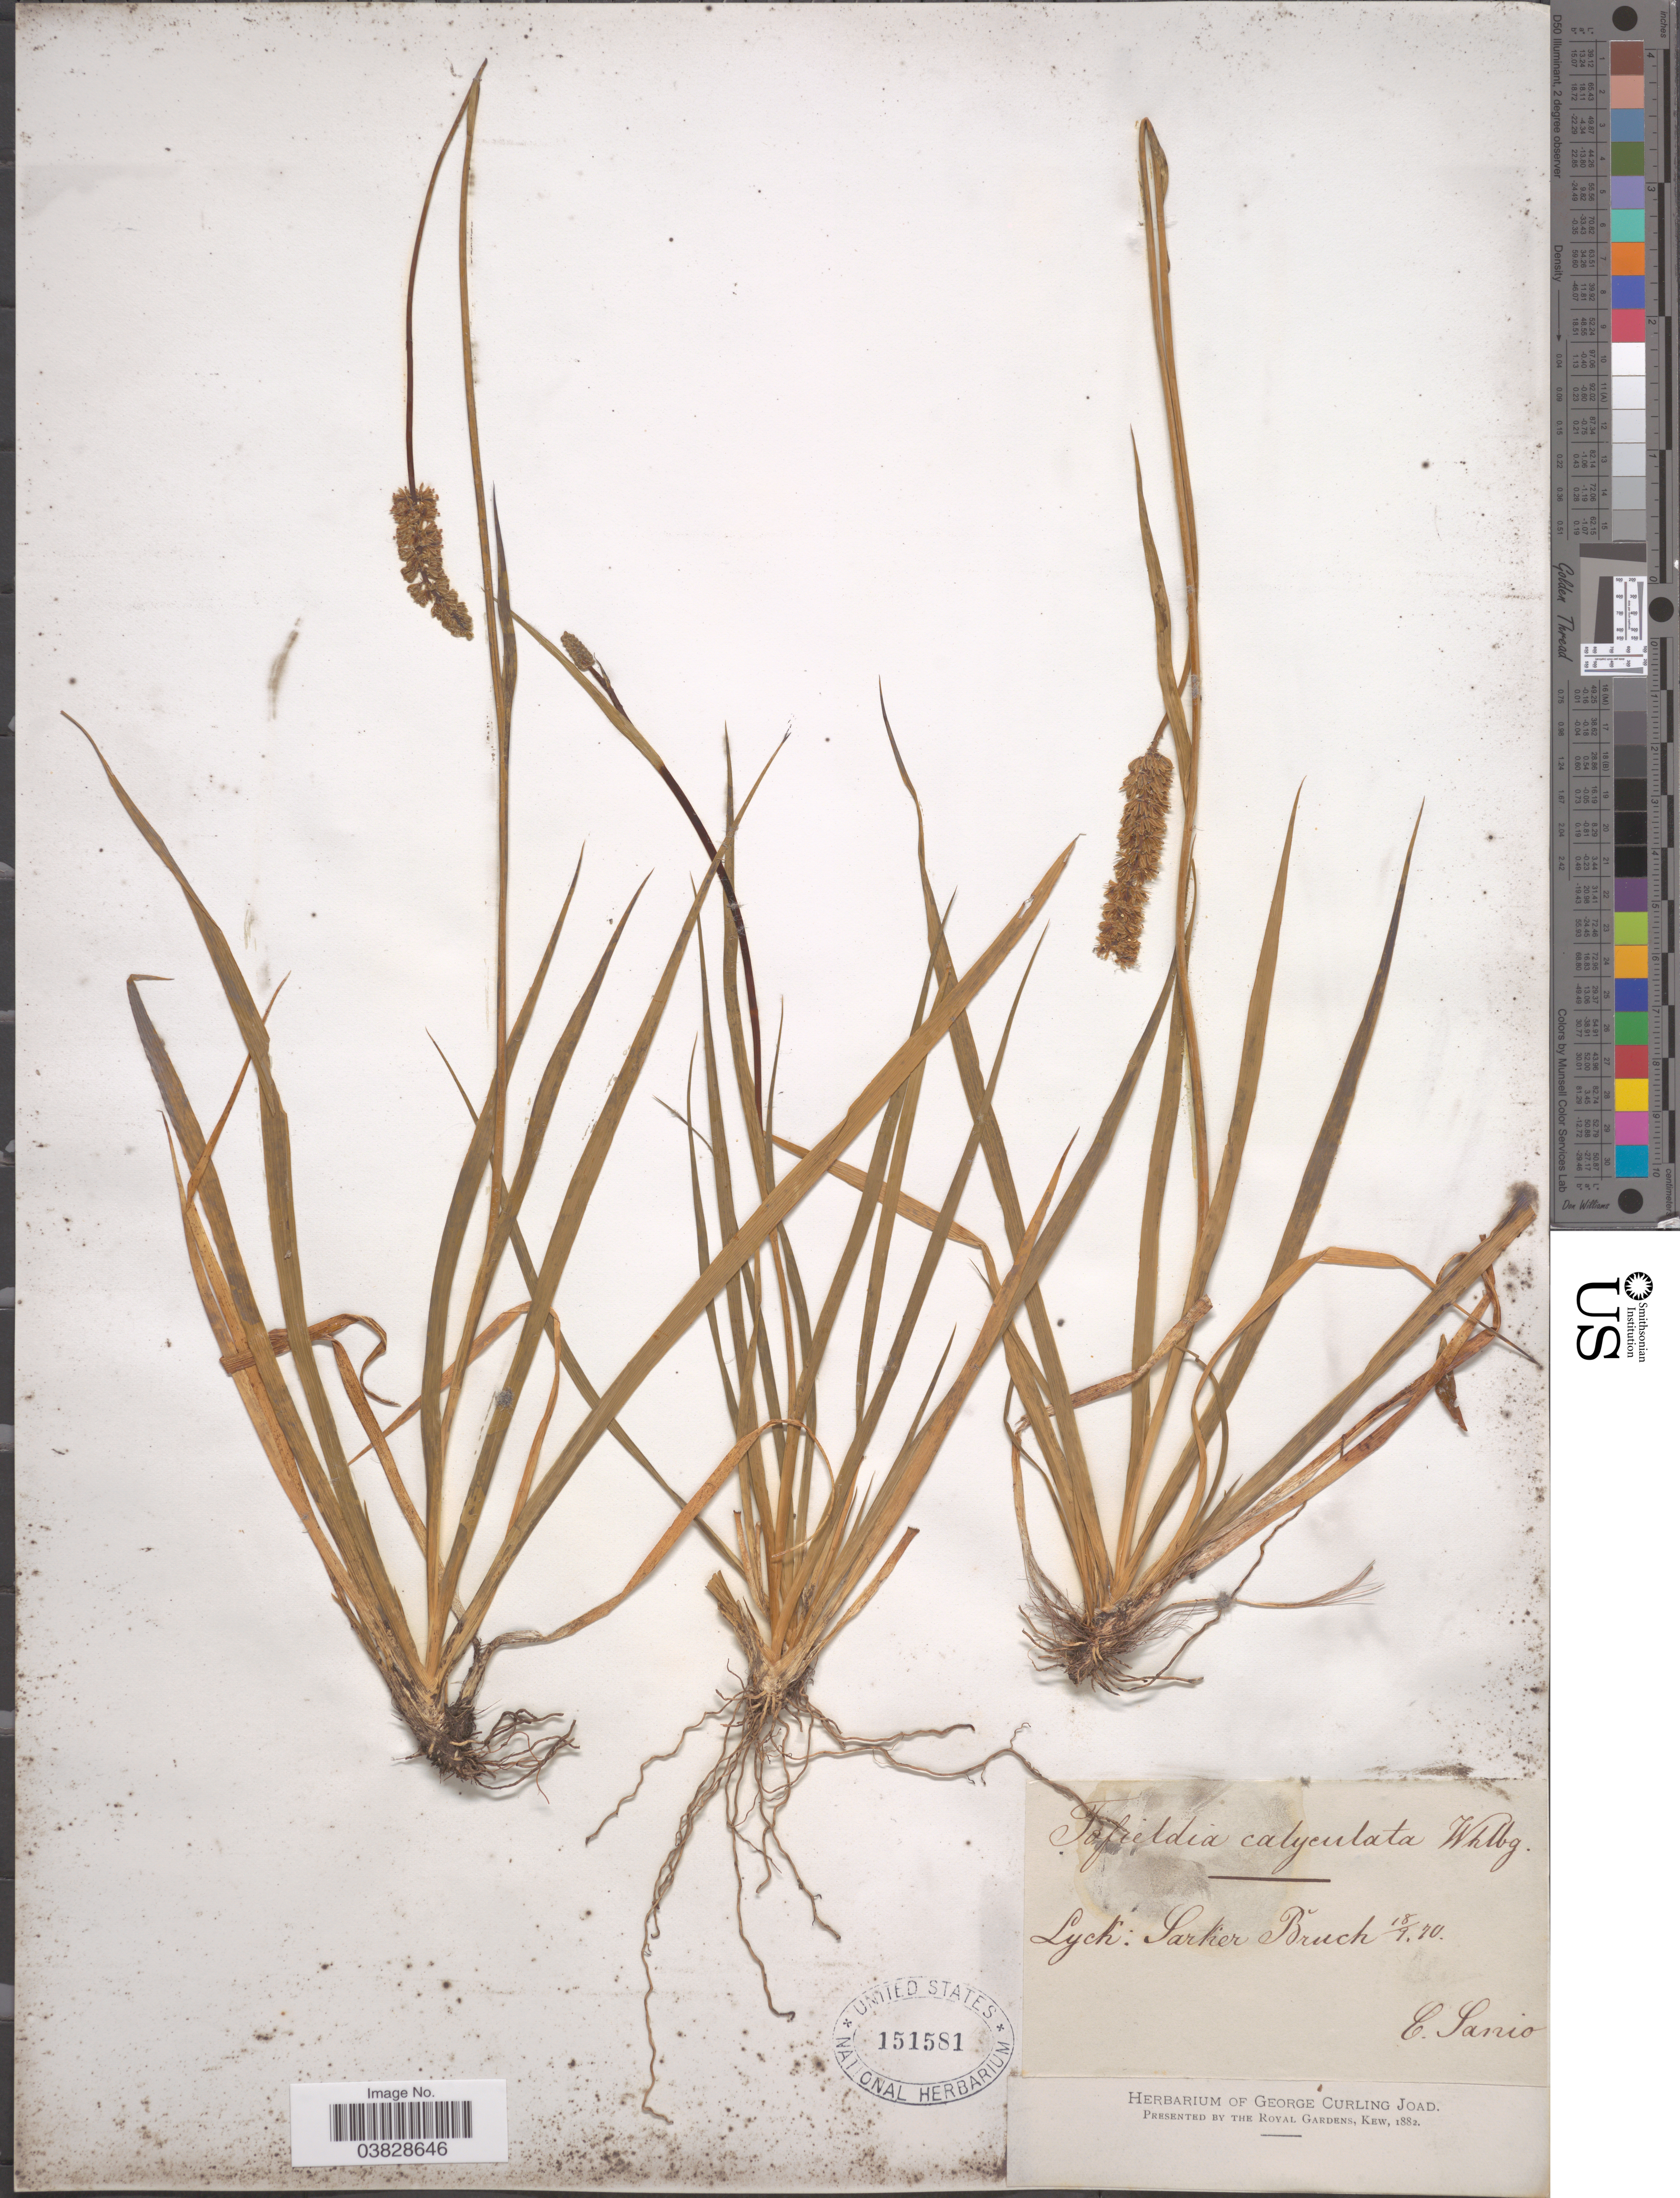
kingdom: Plantae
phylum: Tracheophyta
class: Liliopsida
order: Alismatales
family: Tofieldiaceae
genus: Tofieldia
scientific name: Tofieldia calyculata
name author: (L.) Wahlenb.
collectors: C. Sanio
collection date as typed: Transcribed d/m/y: 18/9/70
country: Poland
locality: Lyck: Sartier [interpreted] Bruch.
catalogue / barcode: US 151581